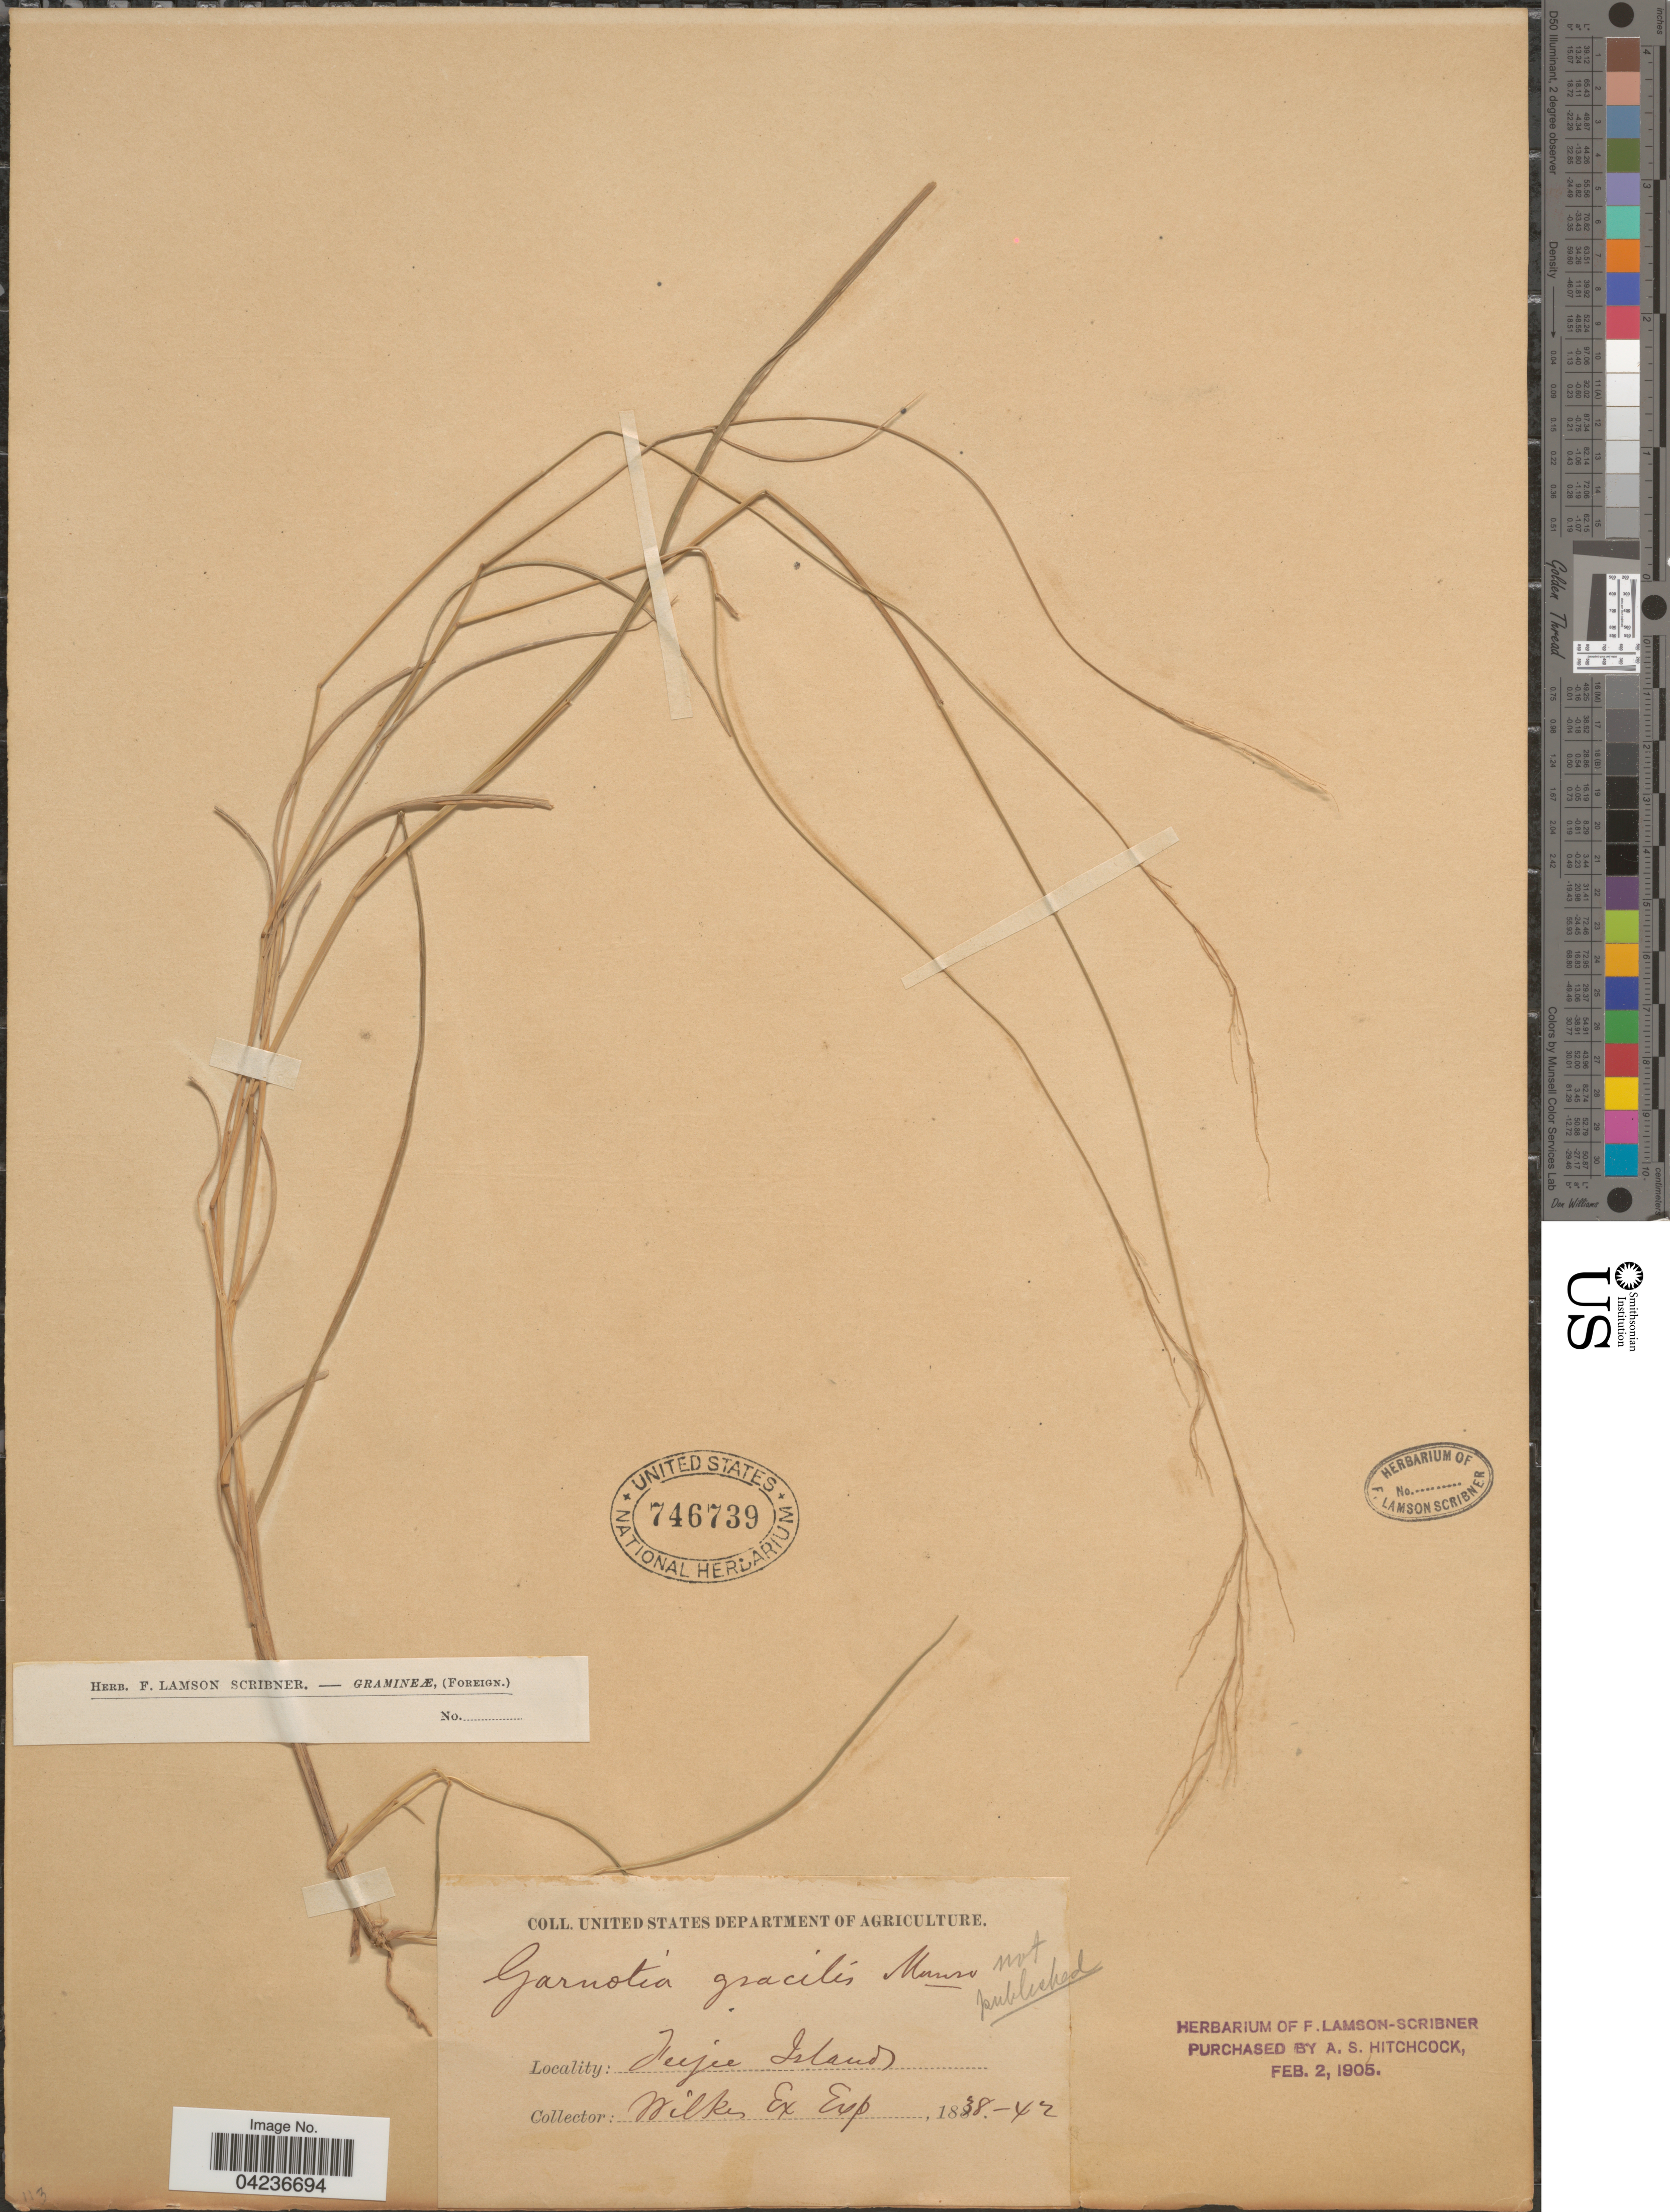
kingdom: Plantae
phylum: Tracheophyta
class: Liliopsida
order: Poales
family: Poaceae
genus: Garnotia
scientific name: Garnotia sp.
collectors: Wilkes Explor. Exped.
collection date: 1838/1842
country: Fiji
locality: Feejee Islands.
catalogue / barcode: US 746739